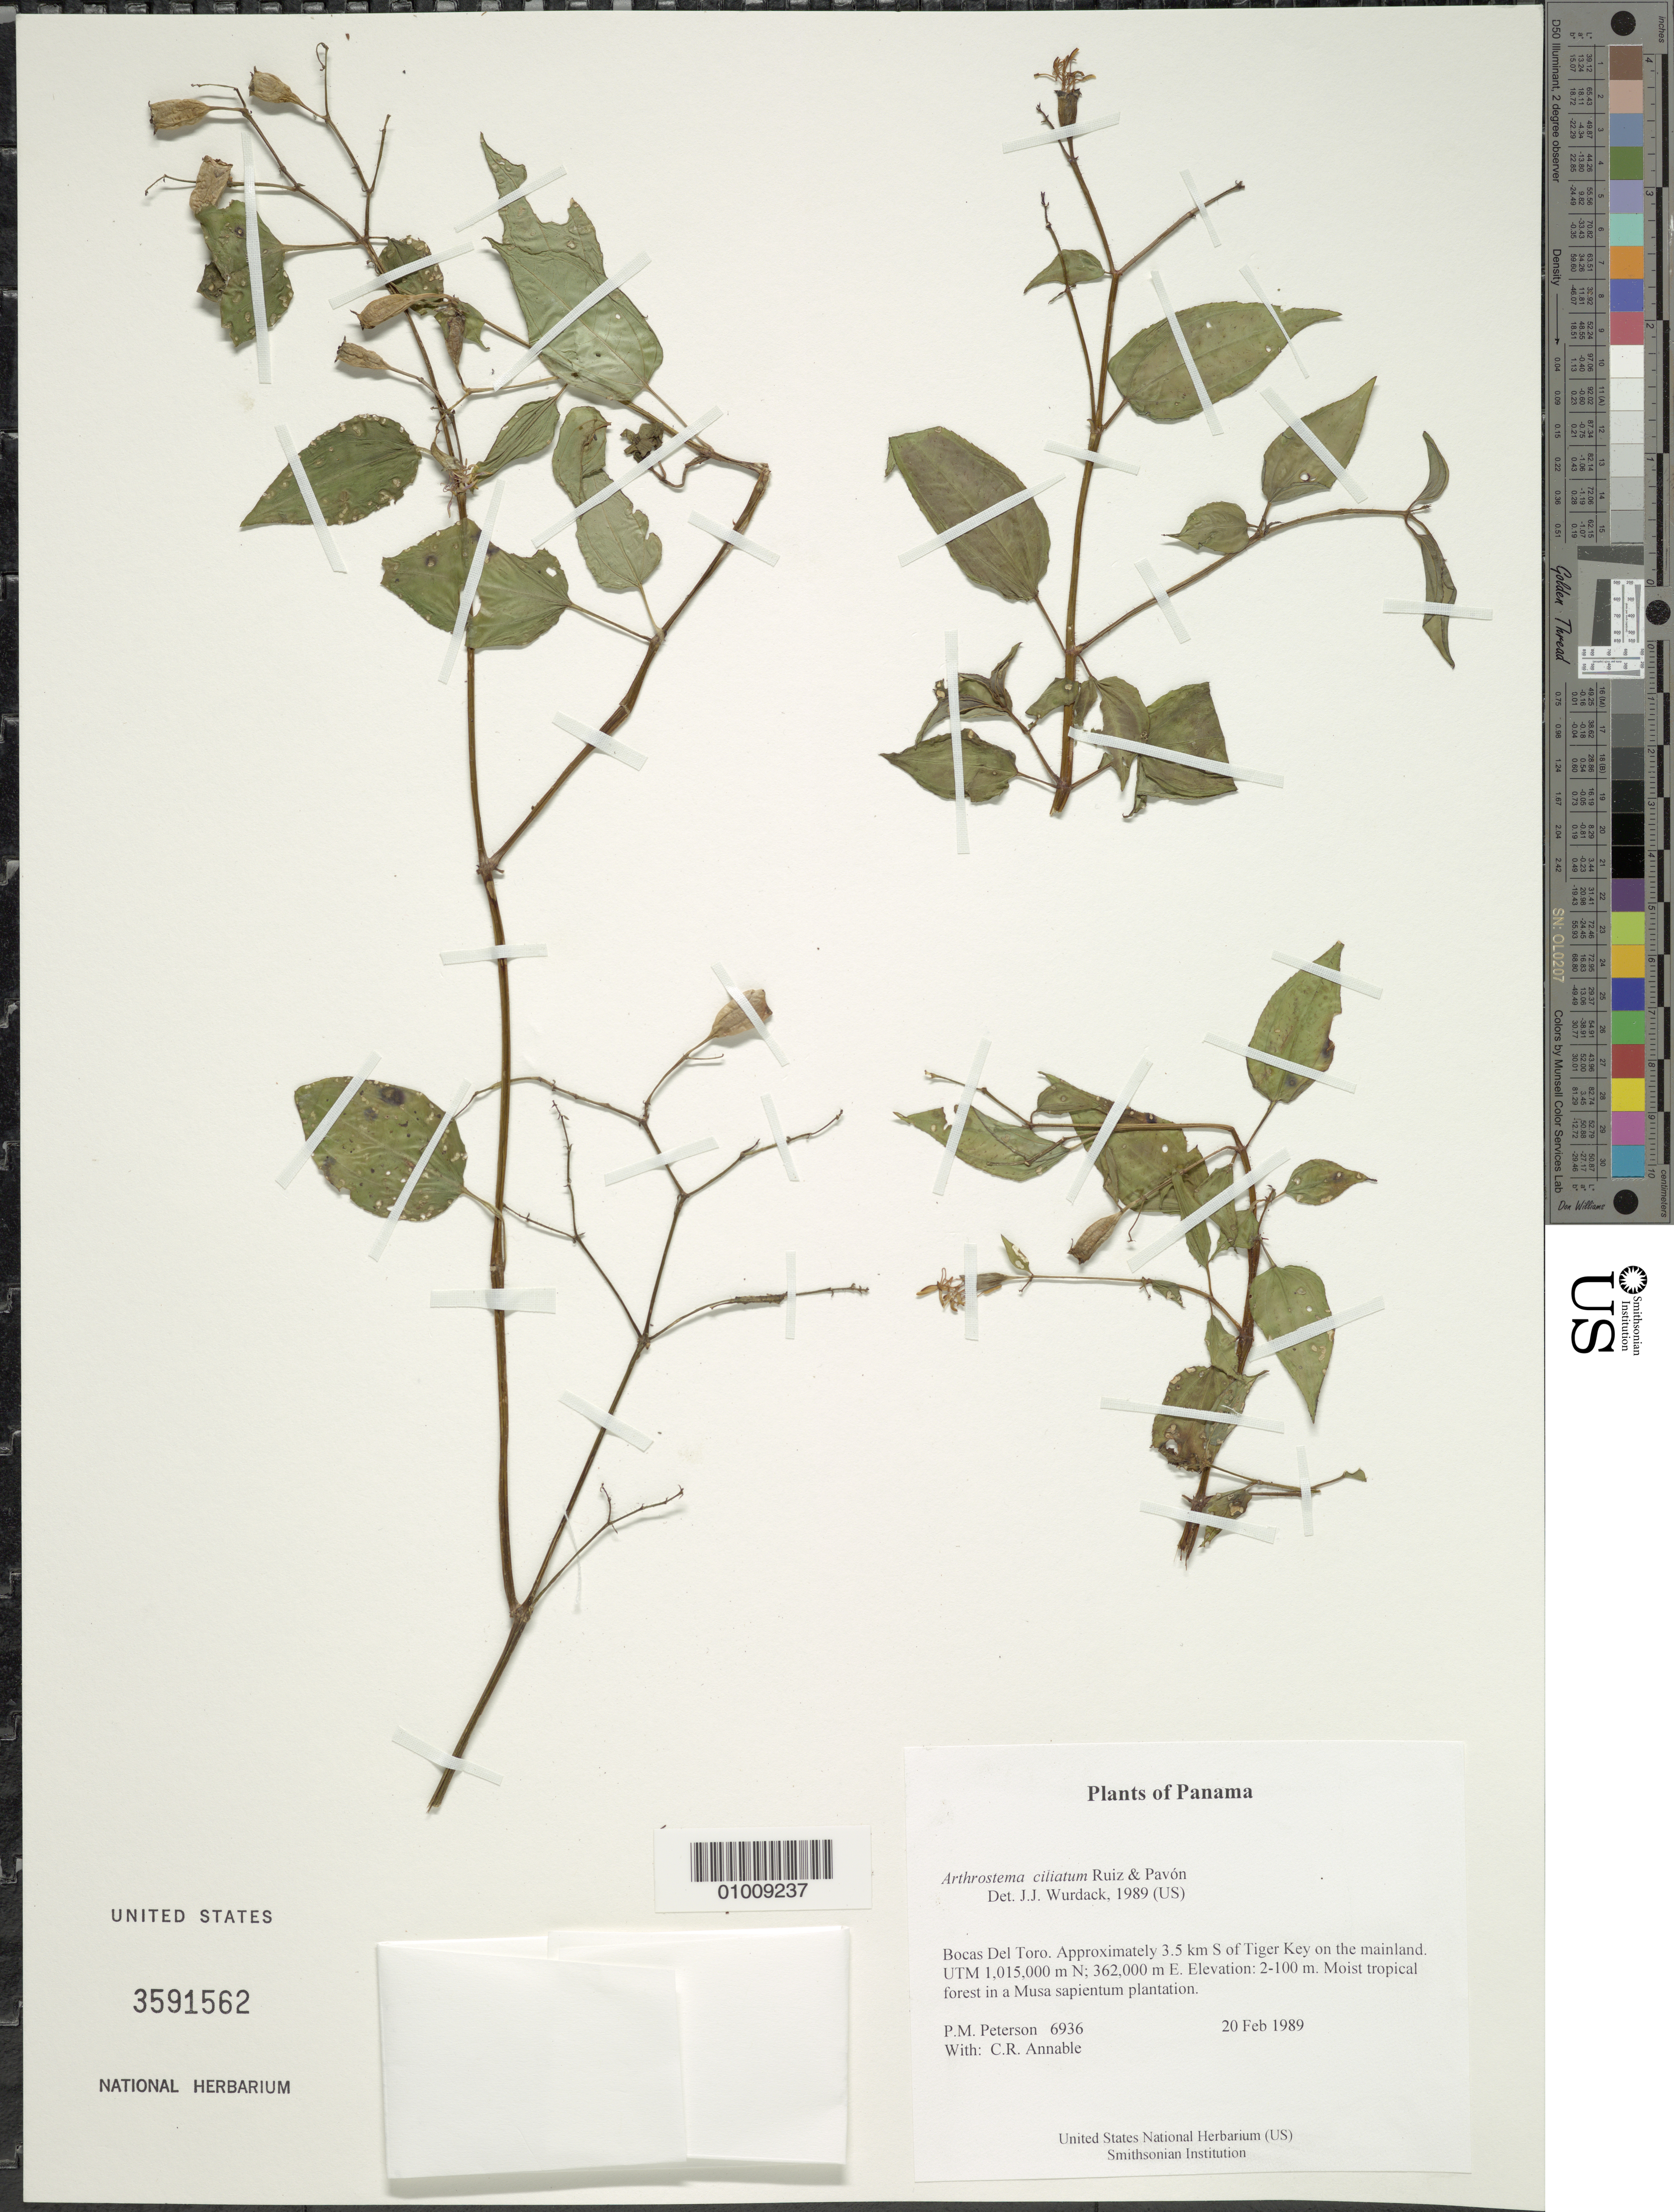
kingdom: Plantae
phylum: Tracheophyta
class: Magnoliopsida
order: Myrtales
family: Melastomataceae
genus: Arthrostemma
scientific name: Arthrostemma ciliatum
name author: Pav. ex D. Don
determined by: Wurdack, Kenneth J., (US), Smithsonian Institution - National Museum of Natural History (UNITED STATES)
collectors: P. M. Peterson & C. R. Annable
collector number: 06936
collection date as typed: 20 Feb 1989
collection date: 1989-02-20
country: Panama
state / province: Bocas del Toro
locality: Approximately 3.5 km S of Tiger Key on the mainland. UTM 1,015,000 m N; 362,000 m E.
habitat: Moist tropical forest in a Musa sapientum plantation.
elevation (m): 2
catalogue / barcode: US 3591562